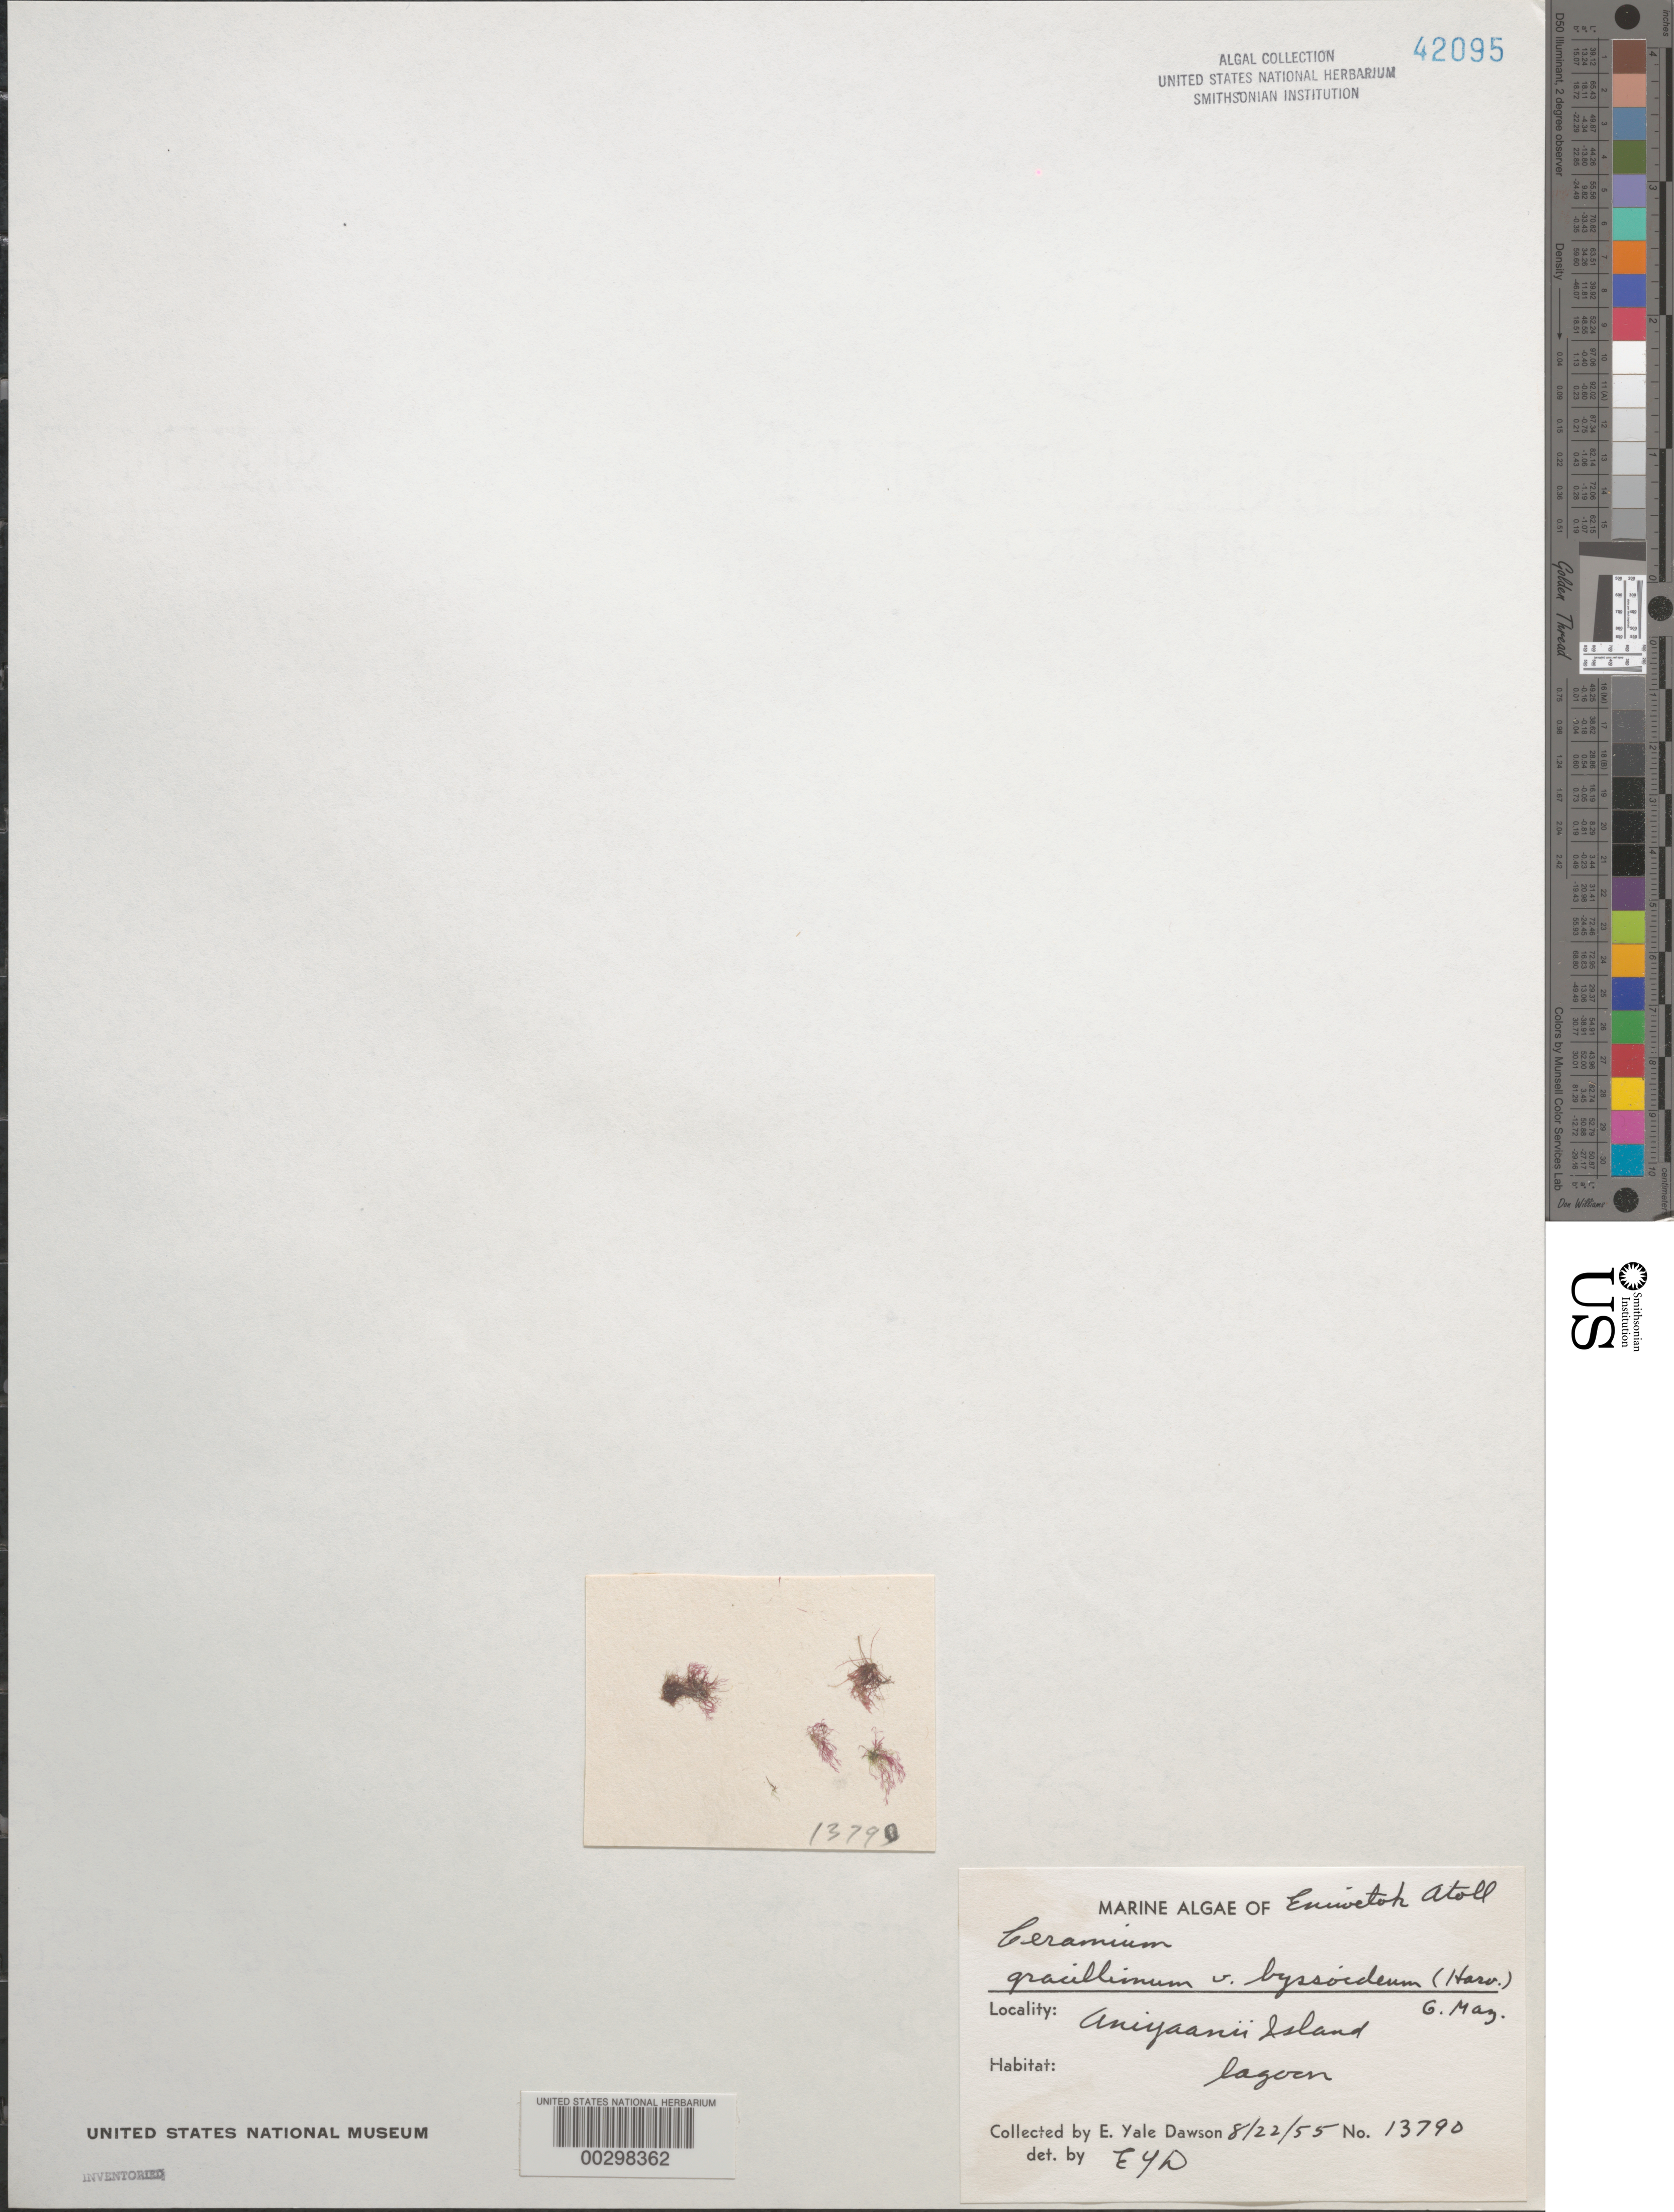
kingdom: Plantae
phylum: Rhodophyta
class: Florideophyceae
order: Ceramiales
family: Ceramiaceae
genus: Ceramium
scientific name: Ceramium gracillimum var. byssoideum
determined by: Dawson, E. Y.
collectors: E. Y. Dawson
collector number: EYD 13790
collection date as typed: August 22, 1955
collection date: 1955-08-22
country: Marshall Islands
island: Enewetak [Eniwetok] Atoll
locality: Aniyaanii Island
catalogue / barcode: US 42095